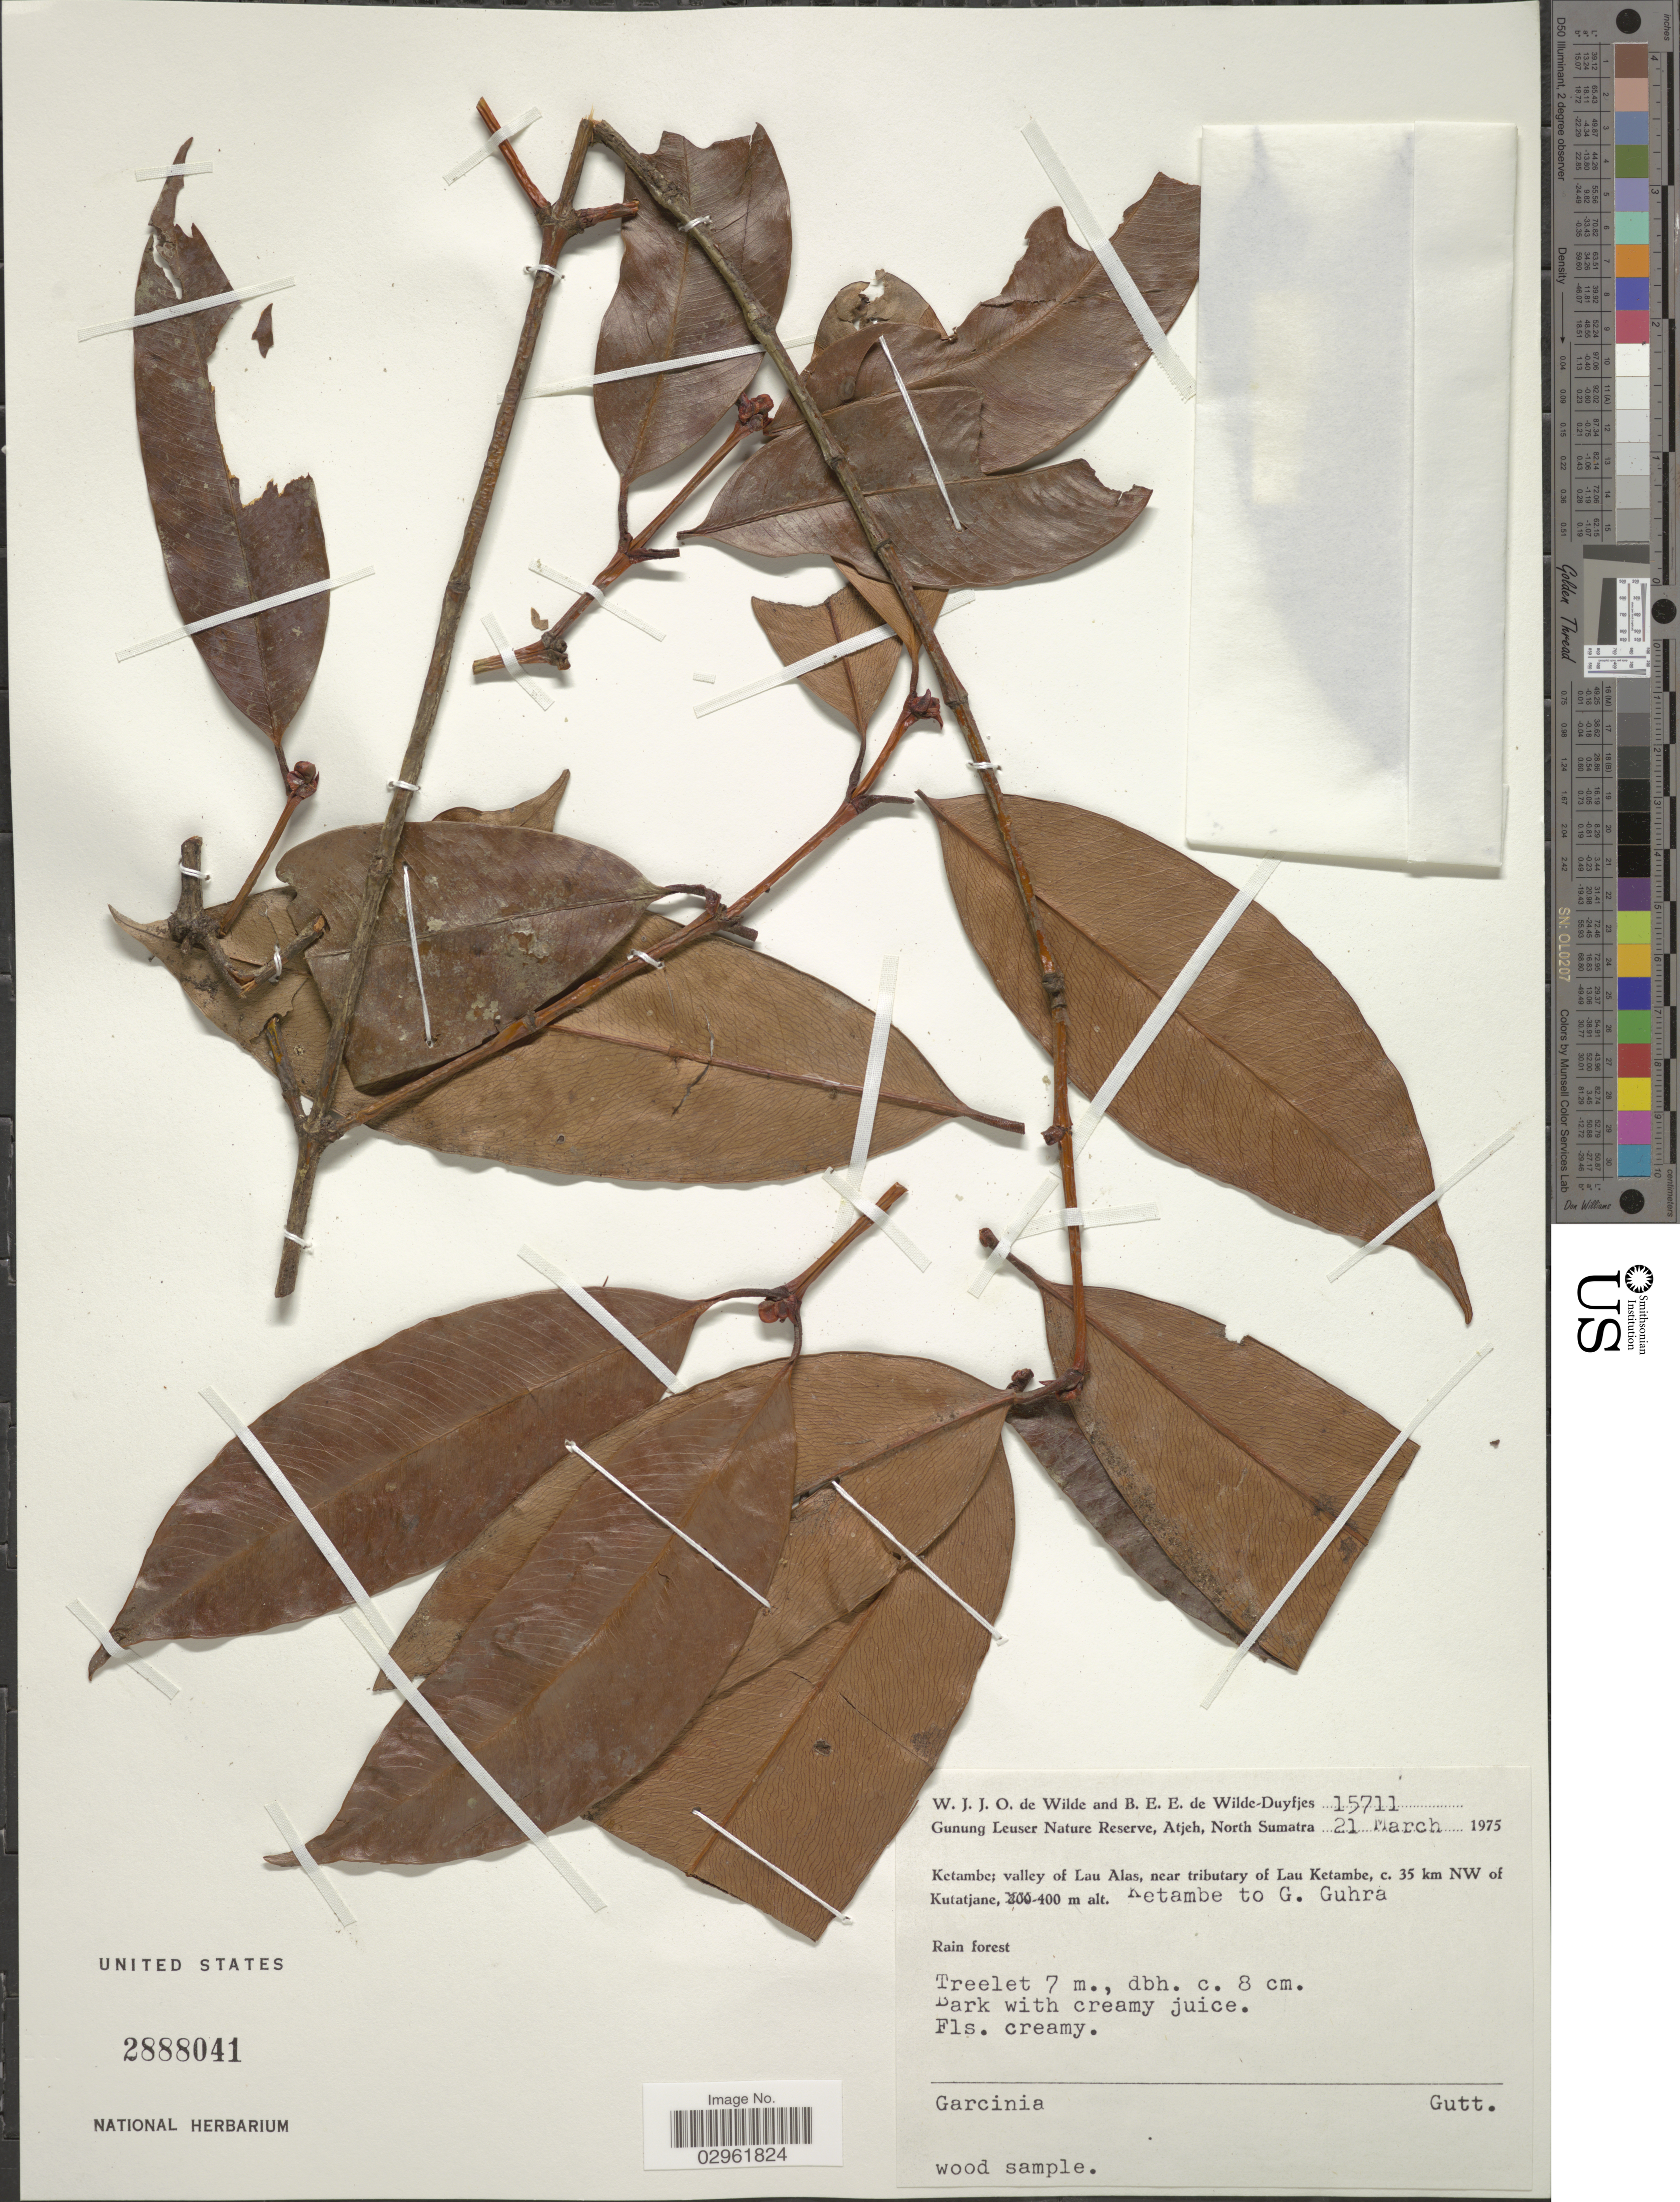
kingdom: Plantae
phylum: Tracheophyta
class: Magnoliopsida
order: Malpighiales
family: Clusiaceae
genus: Garcinia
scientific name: Garcinia sp.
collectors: W. J. de Wilde & B. E. de Wilde-Duyfjes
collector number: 15711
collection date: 1975-03-21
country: Indonesia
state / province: Sumatra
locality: Gunung Leuser Nature Reserve, Atjeh, North Sumatra, Ketambe; valley of Lau Alas, near tributary of Lau Ketambe, c. 35 km NW of Kutatjane, Ketambe to G. Guhra.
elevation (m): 400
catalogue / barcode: US 2888041